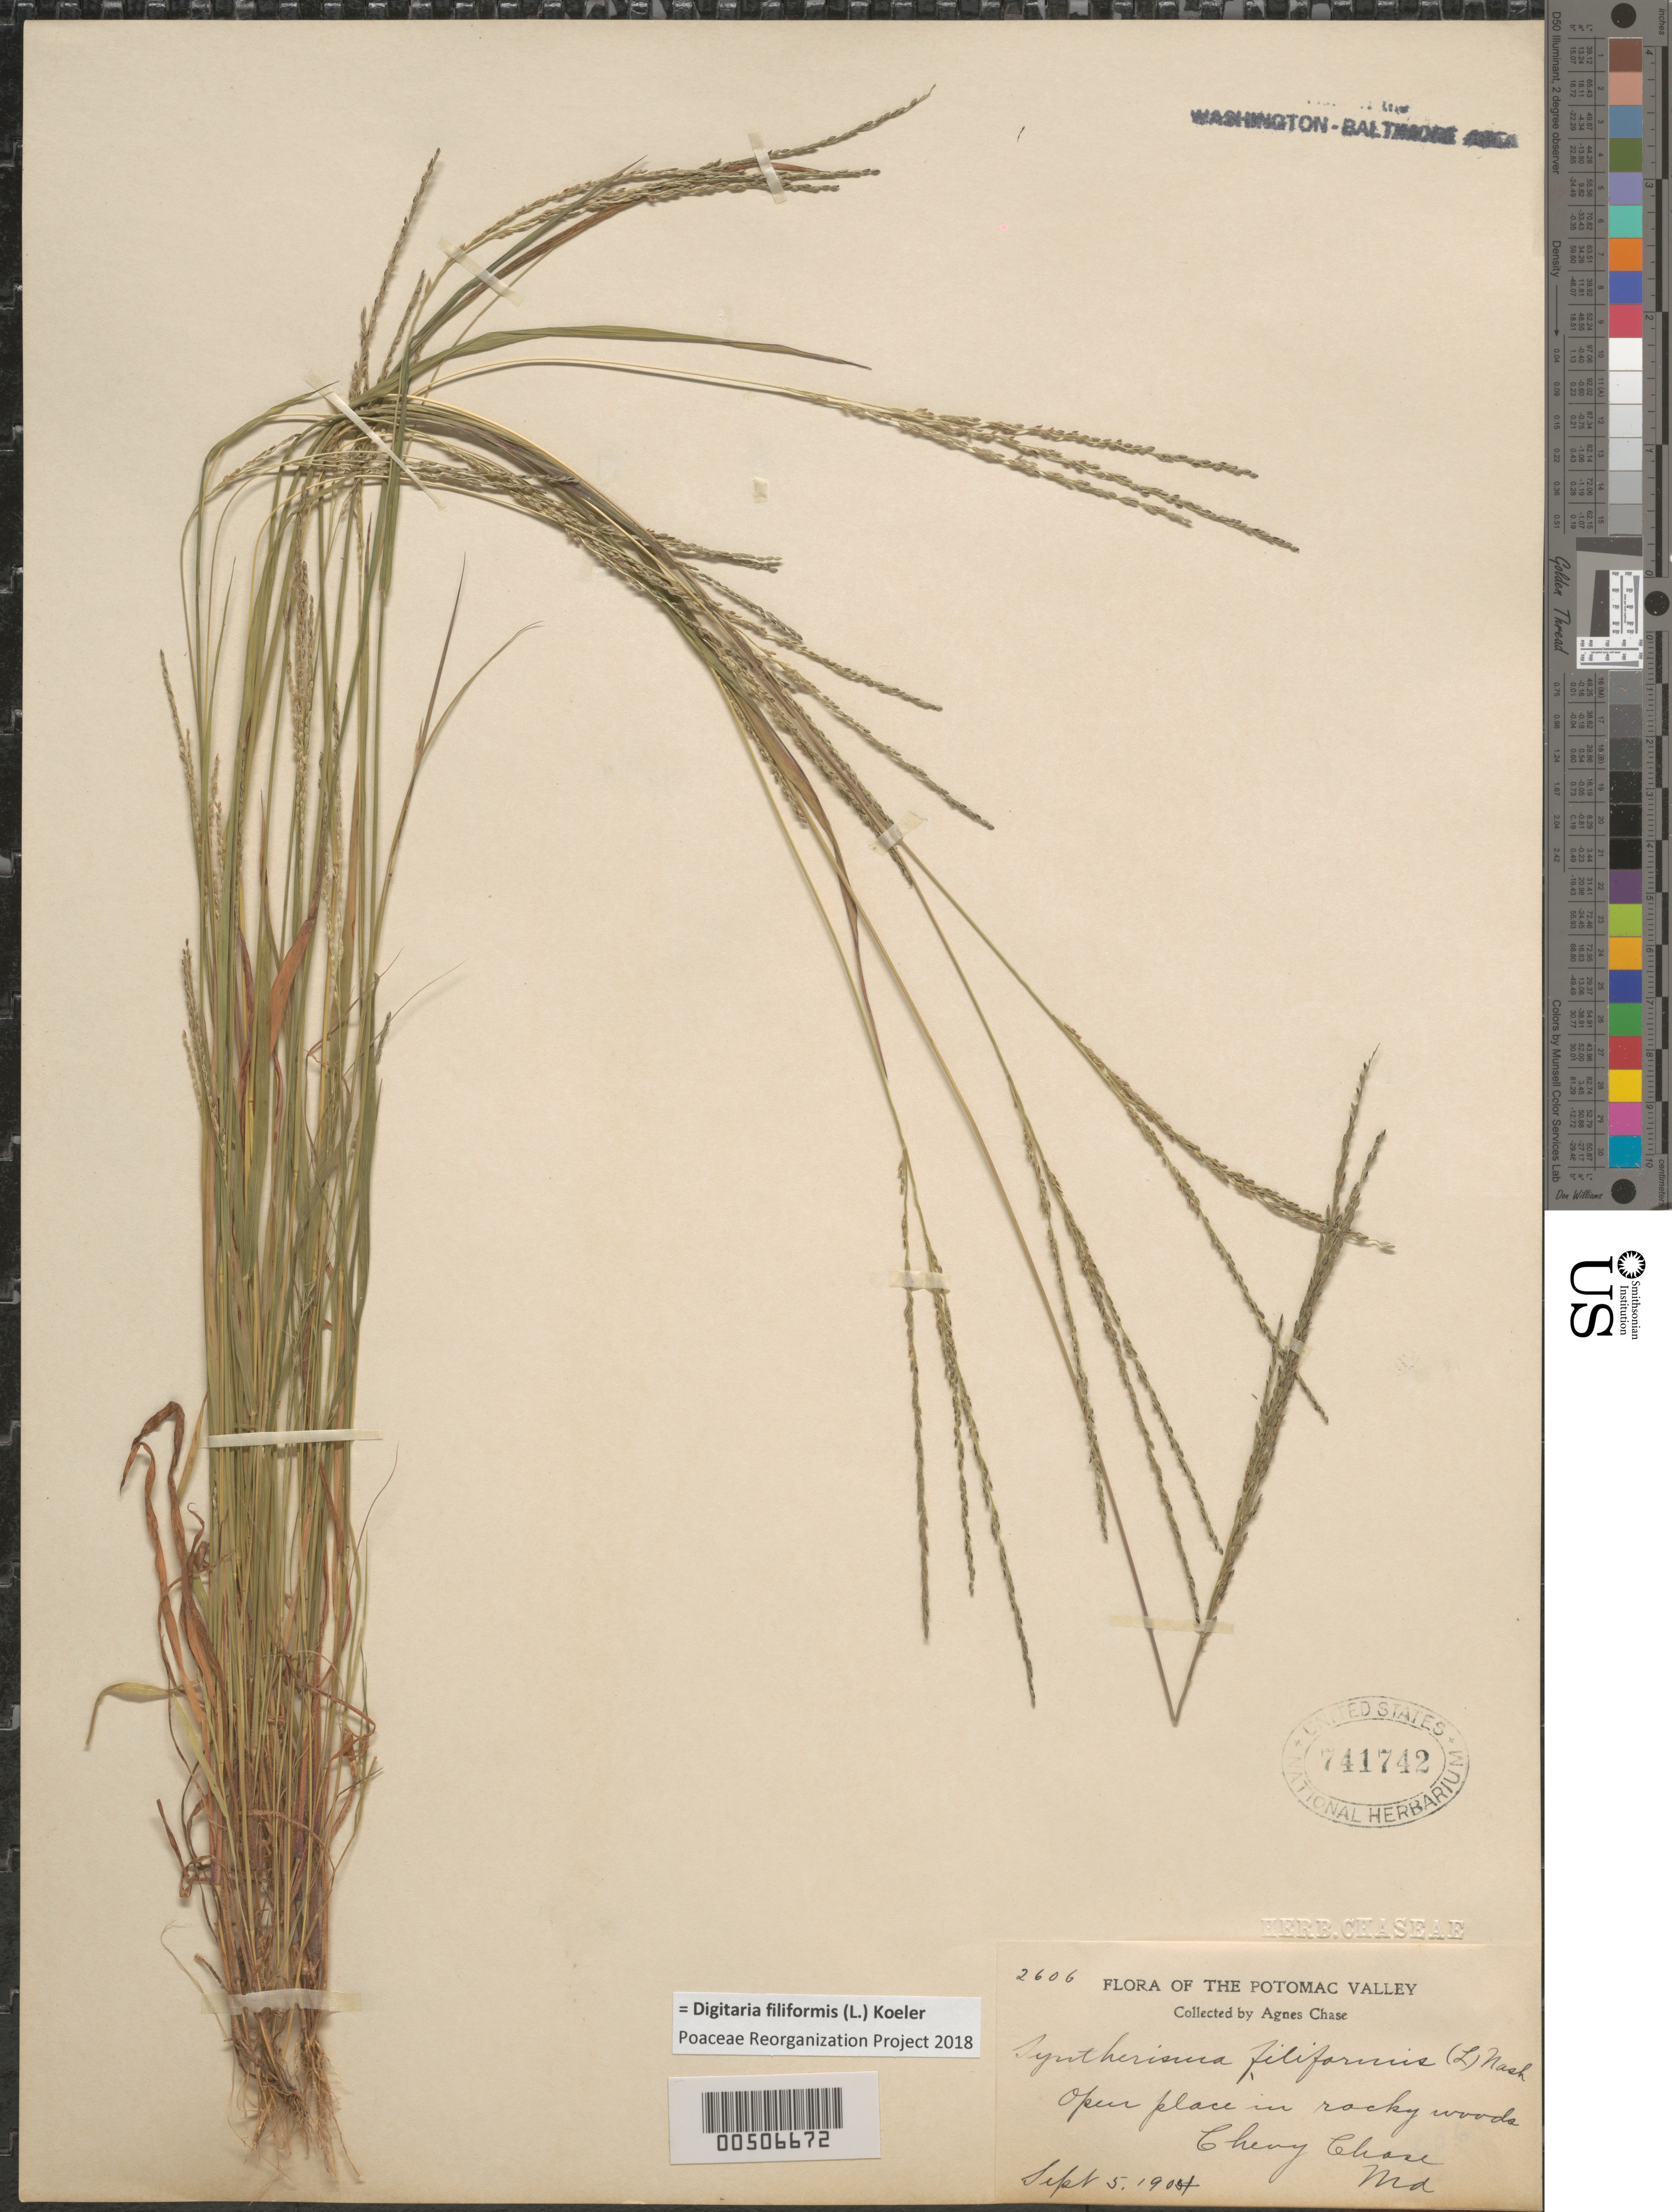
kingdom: Plantae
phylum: Tracheophyta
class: Liliopsida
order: Poales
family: Poaceae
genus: Digitaria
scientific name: Digitaria filiformis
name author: (L.) Koeler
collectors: A. Chase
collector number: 2606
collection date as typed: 05 Sep 1904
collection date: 1904-09-05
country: United States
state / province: Maryland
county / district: Montgomery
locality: Chevy Chase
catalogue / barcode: US 741742